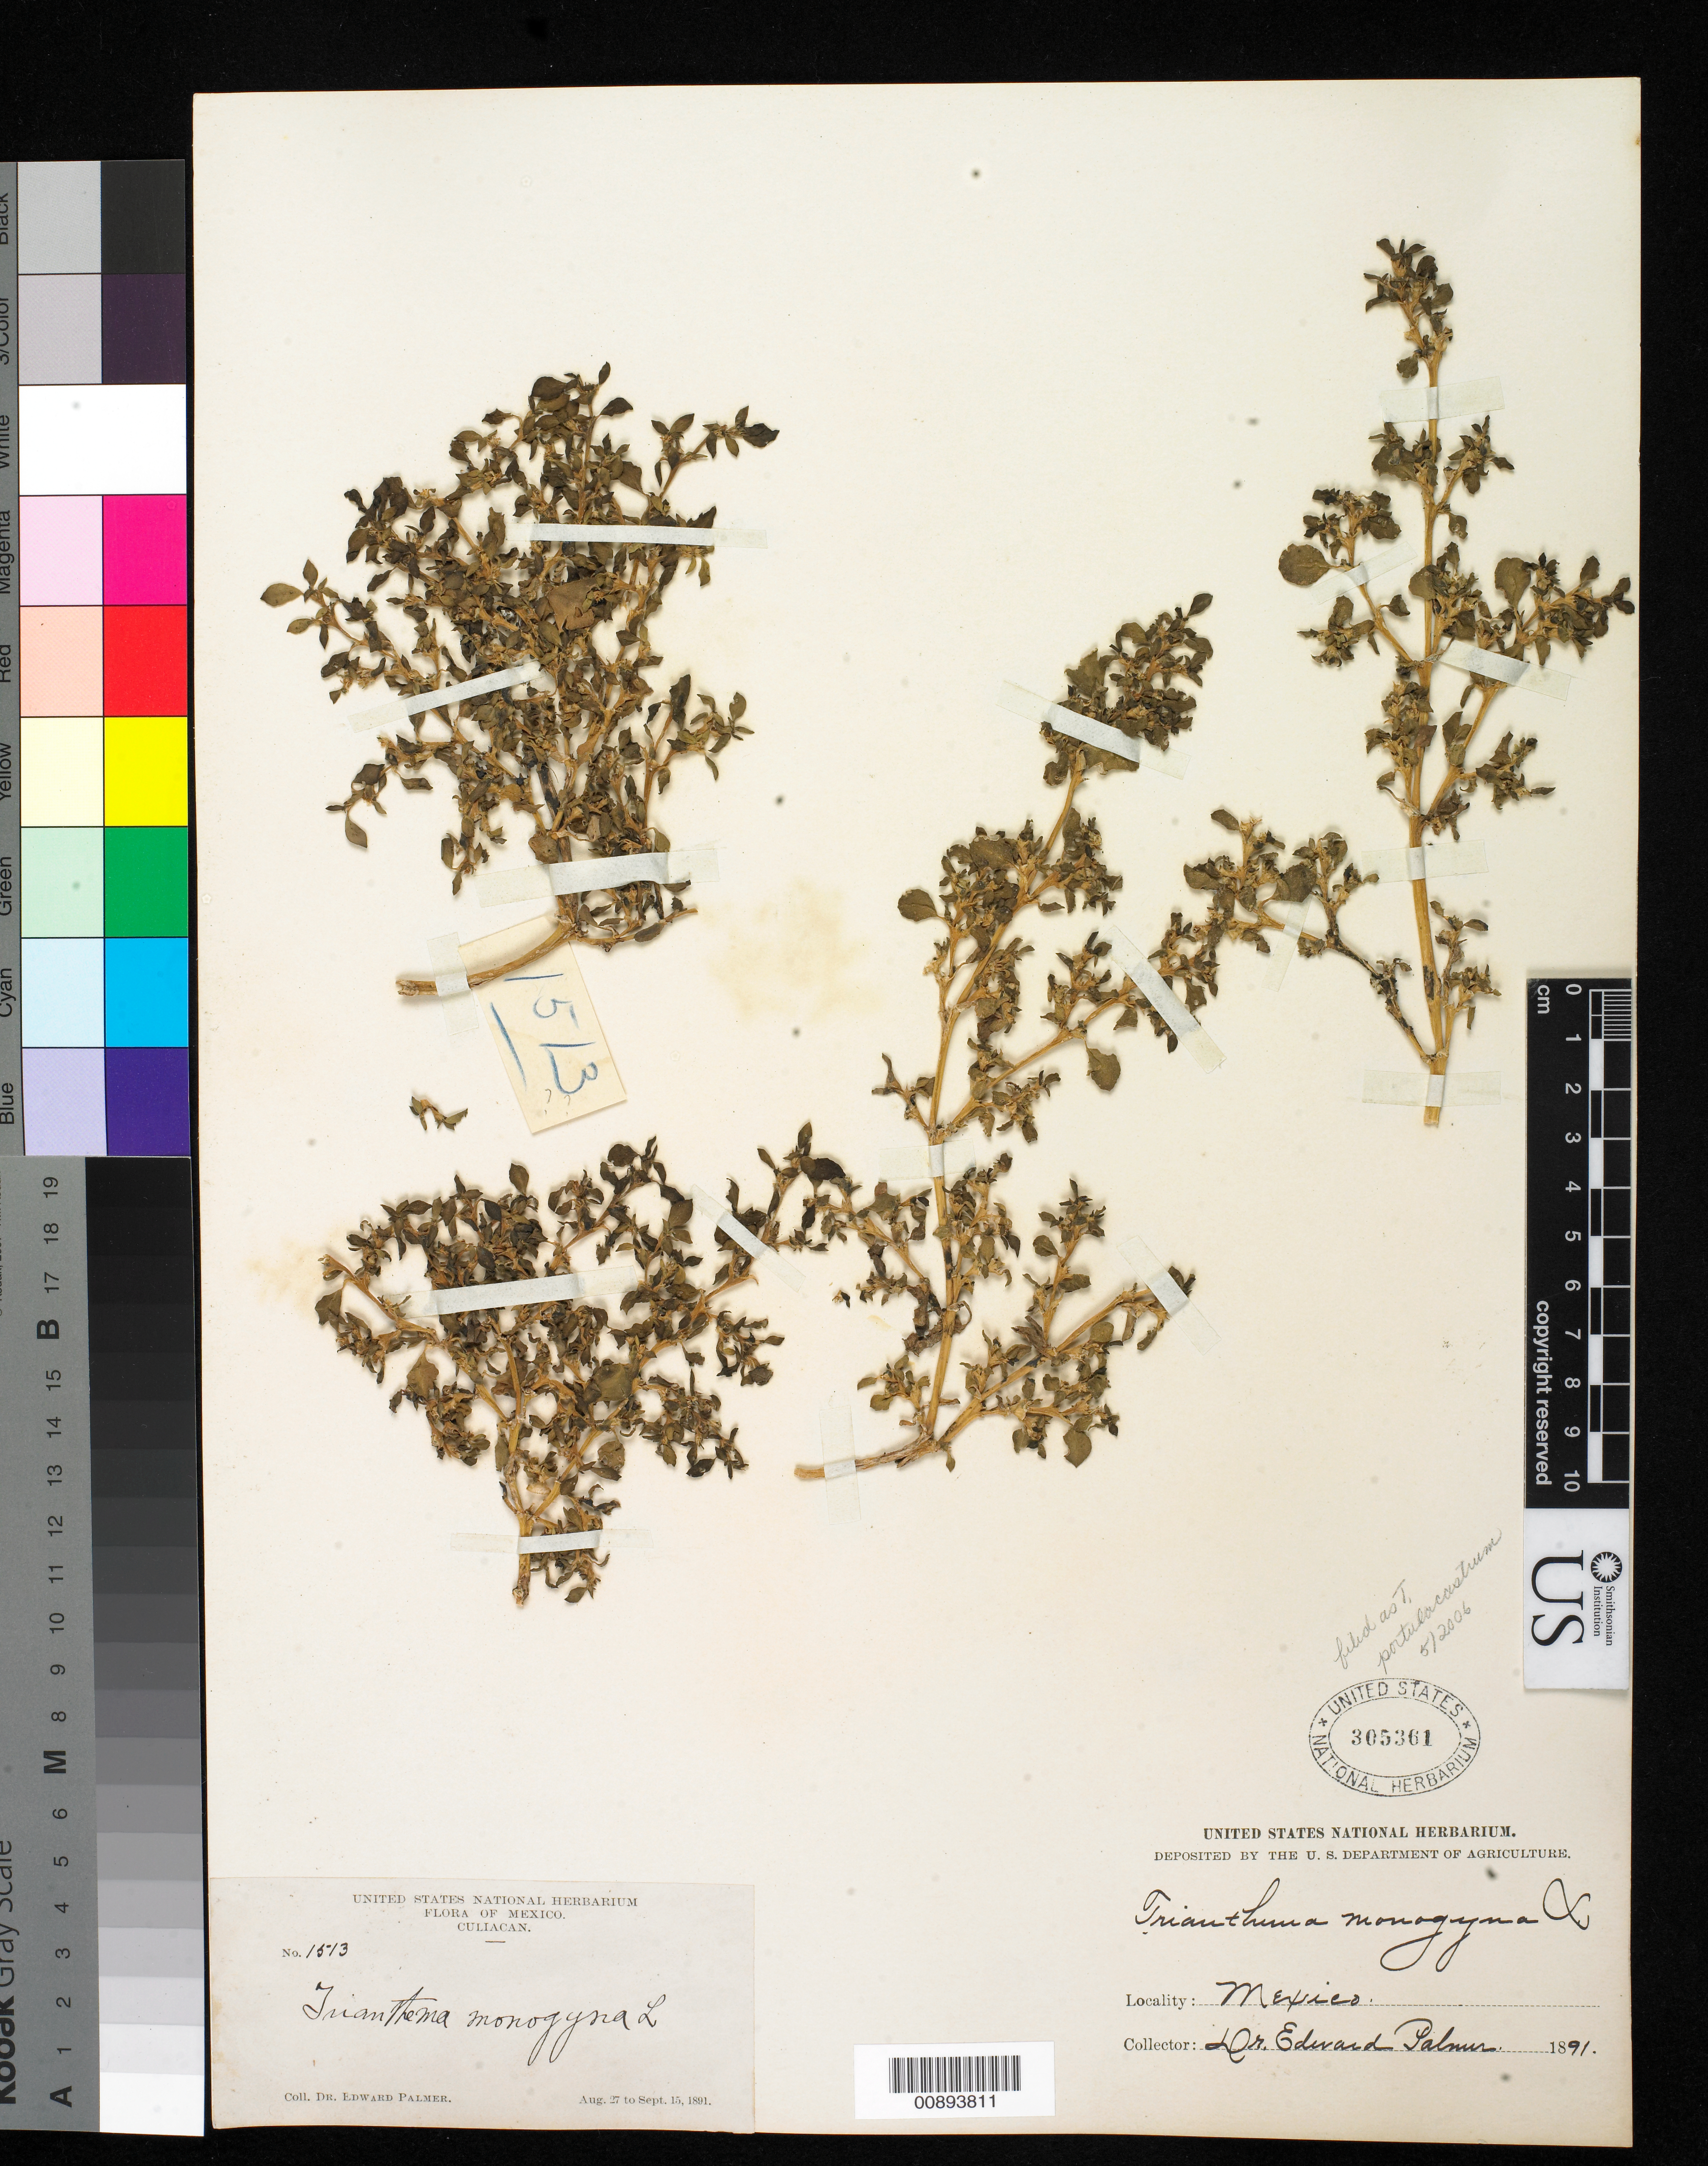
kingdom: Plantae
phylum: Tracheophyta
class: Magnoliopsida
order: Caryophyllales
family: Aizoaceae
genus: Trianthema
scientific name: Trianthema portulacastrum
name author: L.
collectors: E. Palmer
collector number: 1513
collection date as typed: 27 Aug 1891 to 15 Sep 1891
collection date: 1891-08-27/1891-09-15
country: Mexico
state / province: Sinaloa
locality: Culiacan, Sinaloa.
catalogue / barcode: US 305361